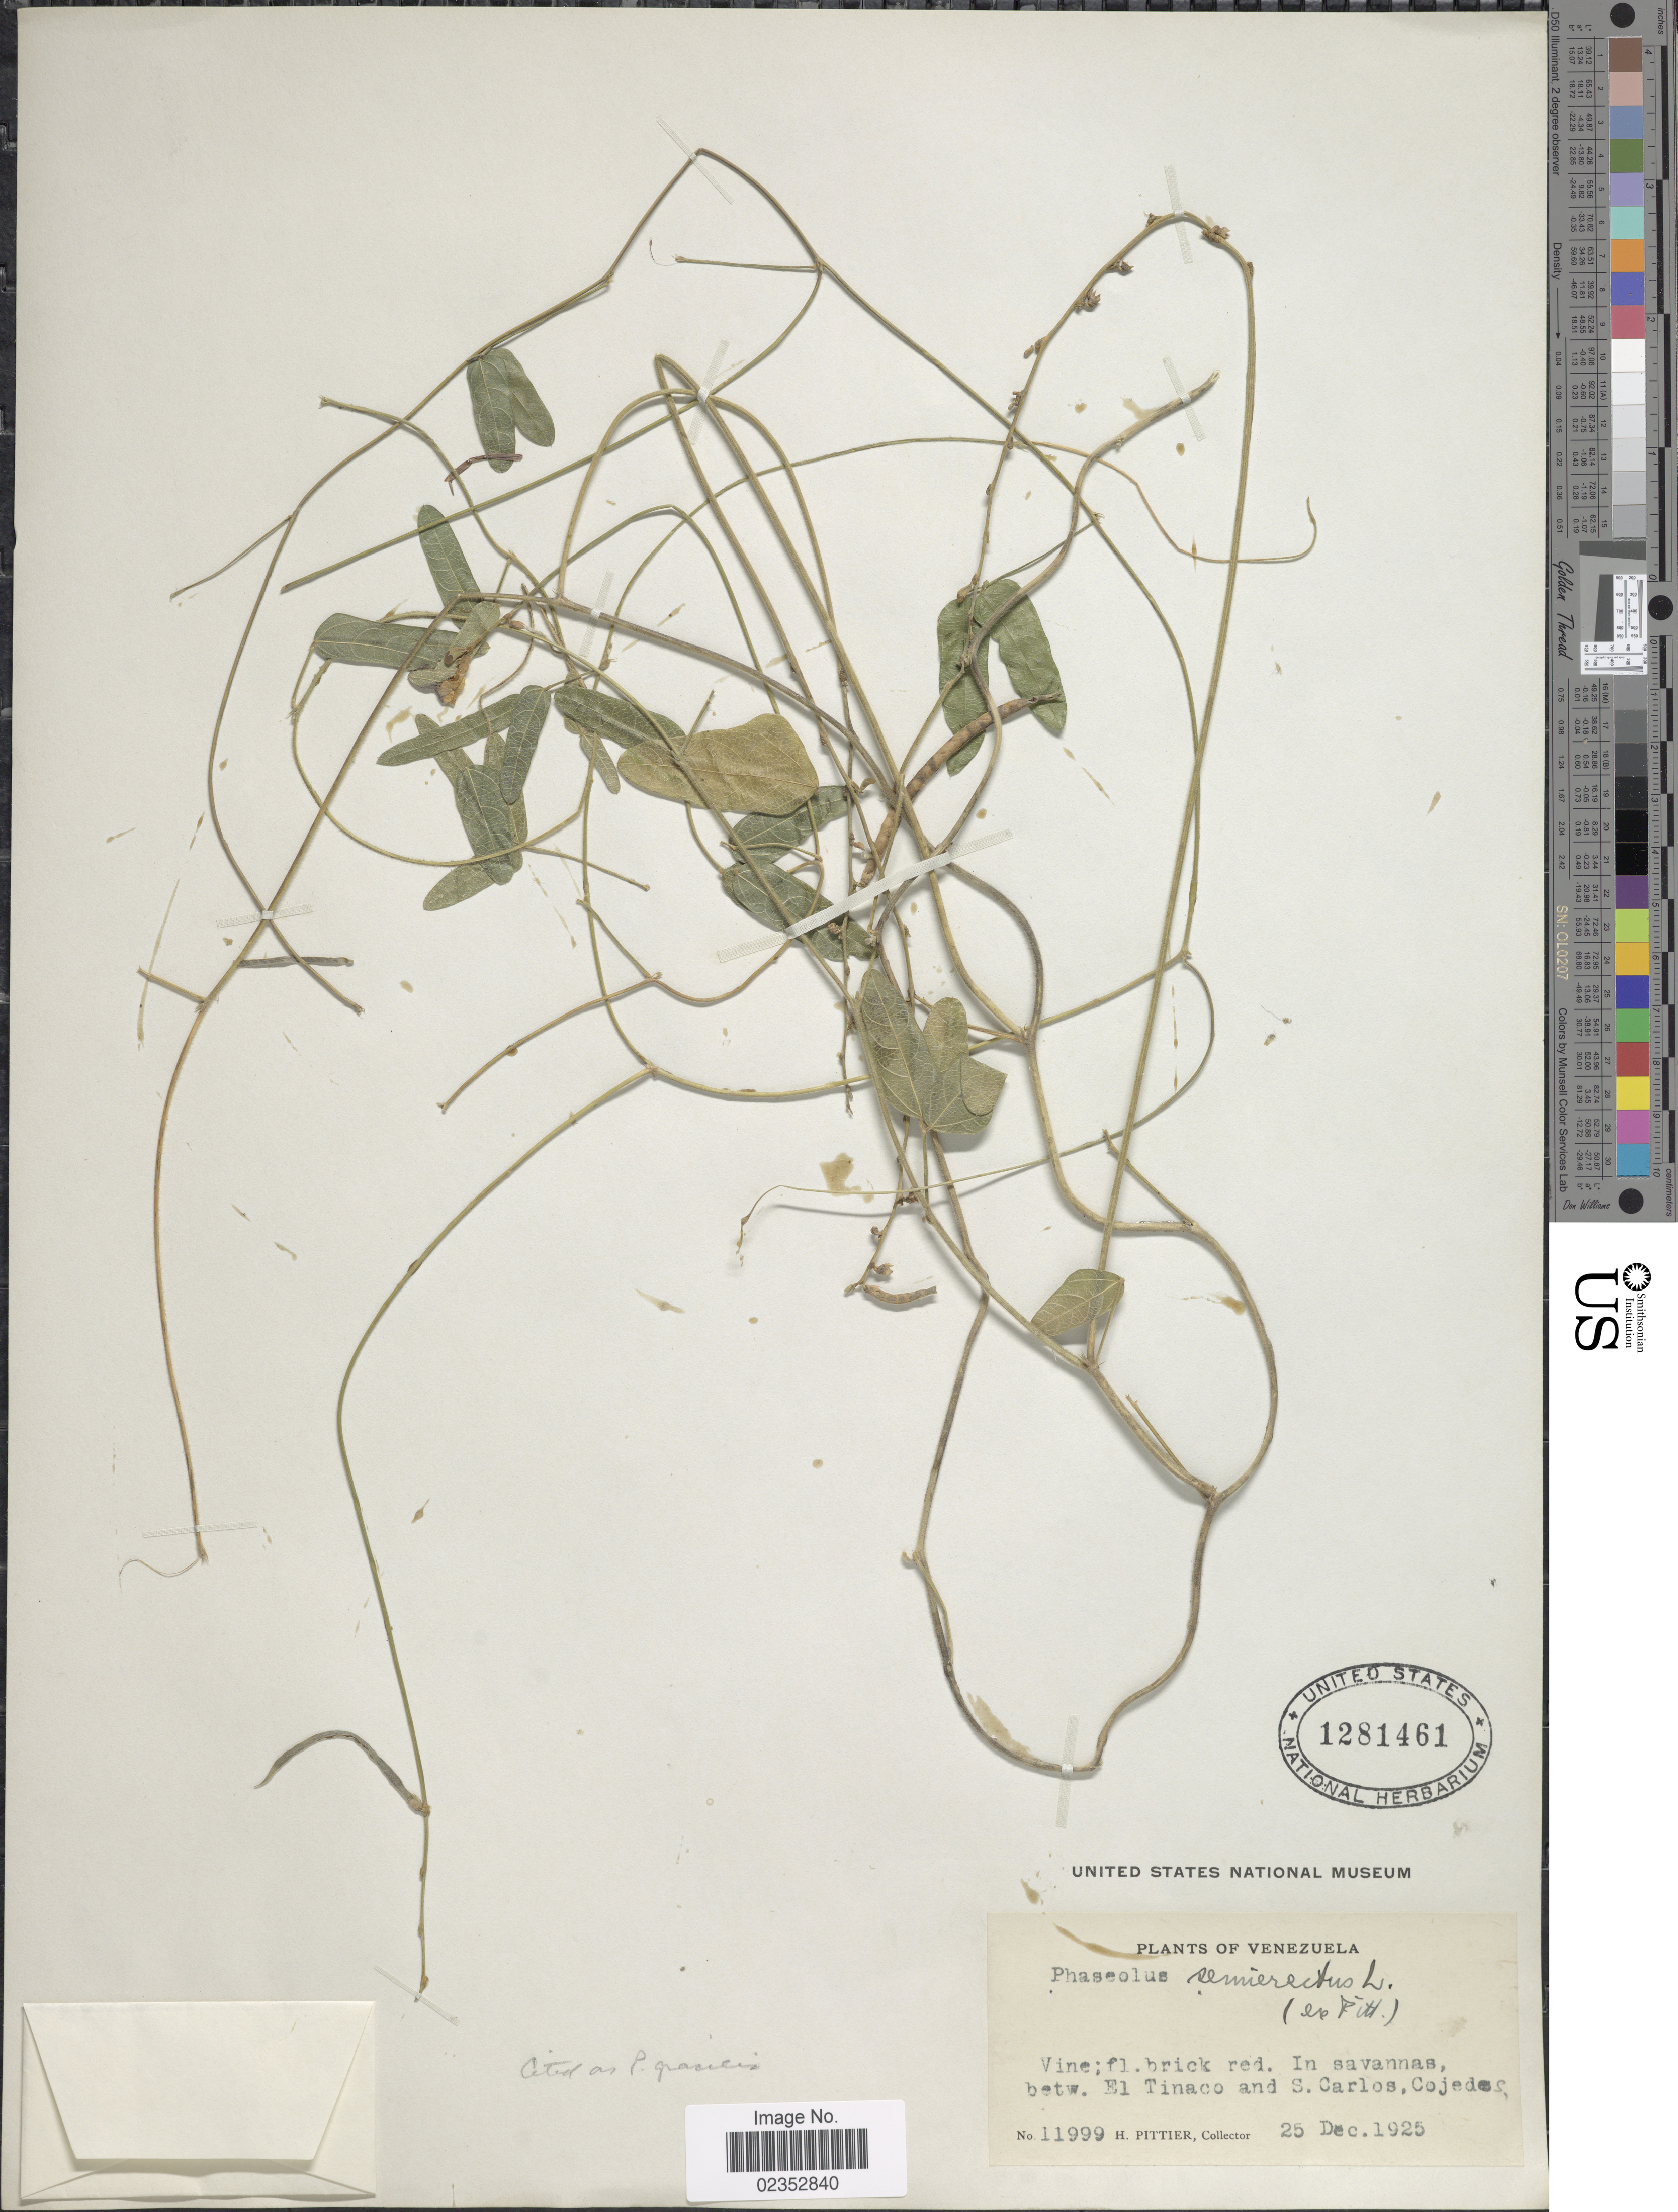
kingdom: Plantae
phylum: Tracheophyta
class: Magnoliopsida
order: Fabales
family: Fabaceae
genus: Macroptilium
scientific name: Macroptilium gracile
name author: (Poepp. ex Benth.) Urb.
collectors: H. F. Pittier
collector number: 11999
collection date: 1925-12-25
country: Venezuela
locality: In savannas betw. El Tinaco and S. Carlos, Cojedos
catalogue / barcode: US 1281461